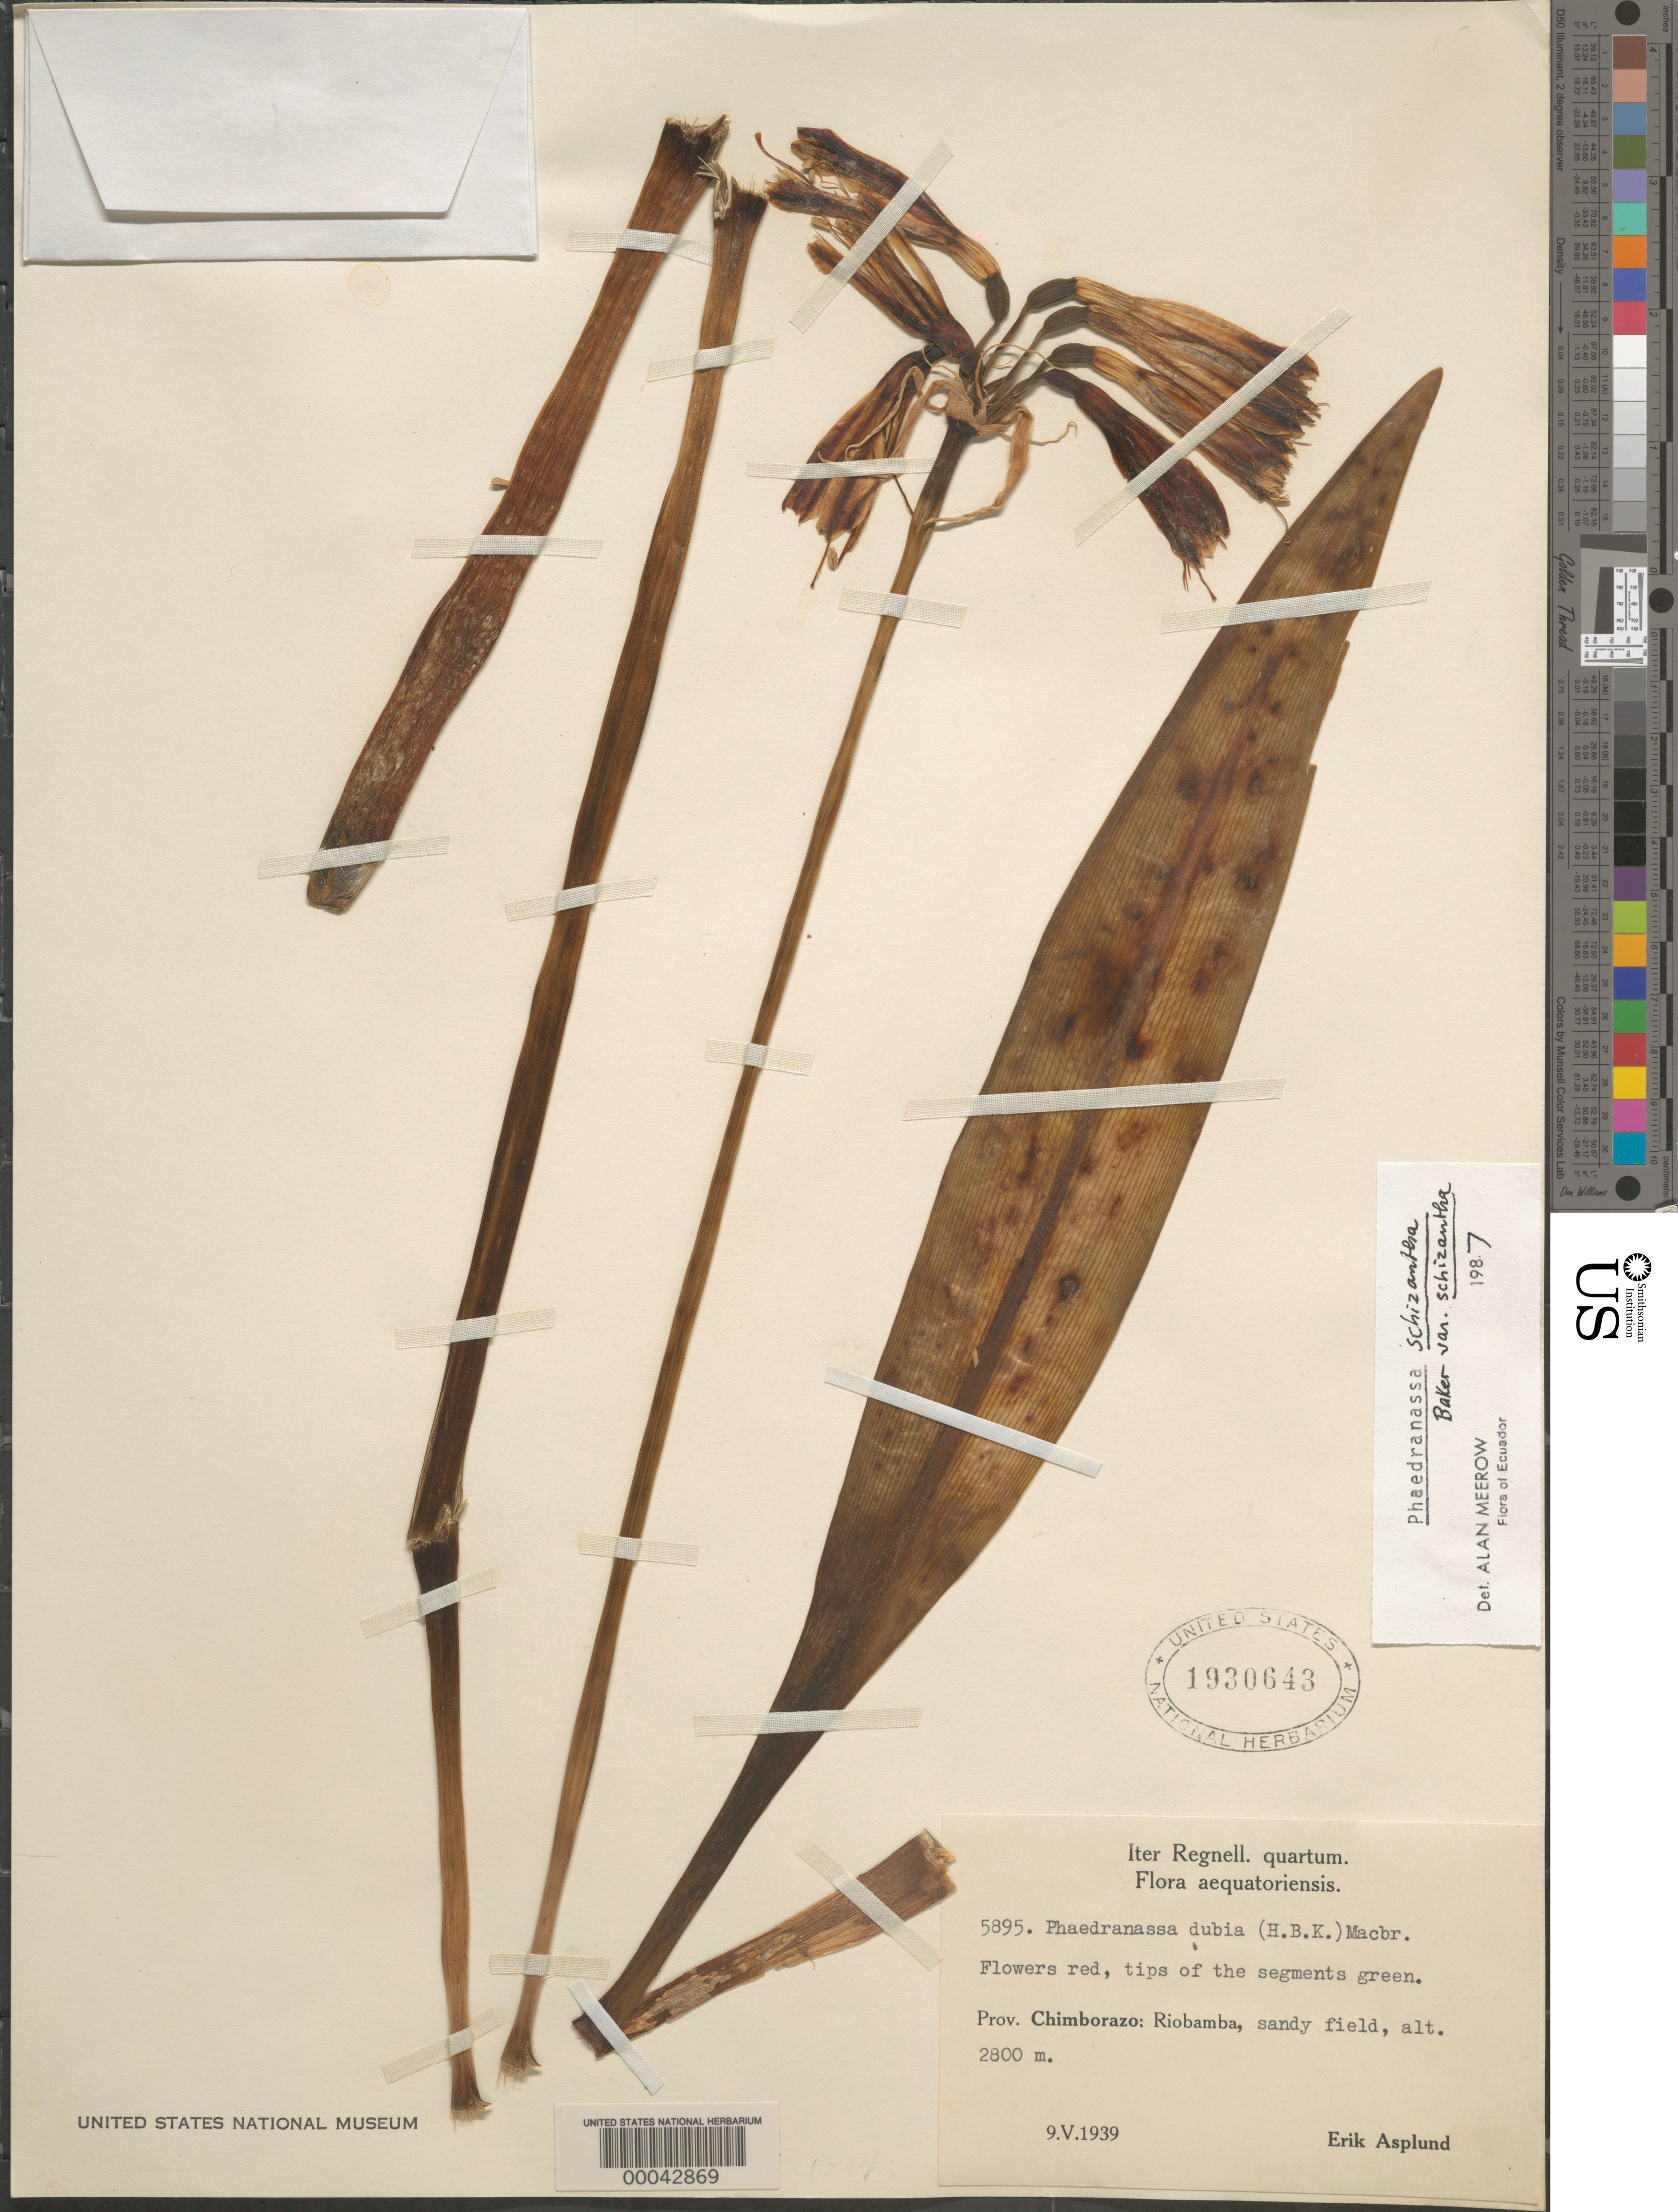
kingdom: Plantae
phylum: Tracheophyta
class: Liliopsida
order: Asparagales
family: Amaryllidaceae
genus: Phaedranassa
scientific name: Phaedranassa schizantha var. schizantha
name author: Baker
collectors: E. Asplund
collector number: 5895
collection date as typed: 09 May 1939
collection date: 1939-05-09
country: Ecuador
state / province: Chimborazo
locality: Riobamba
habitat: Sandy field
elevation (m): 2000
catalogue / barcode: US 1930643